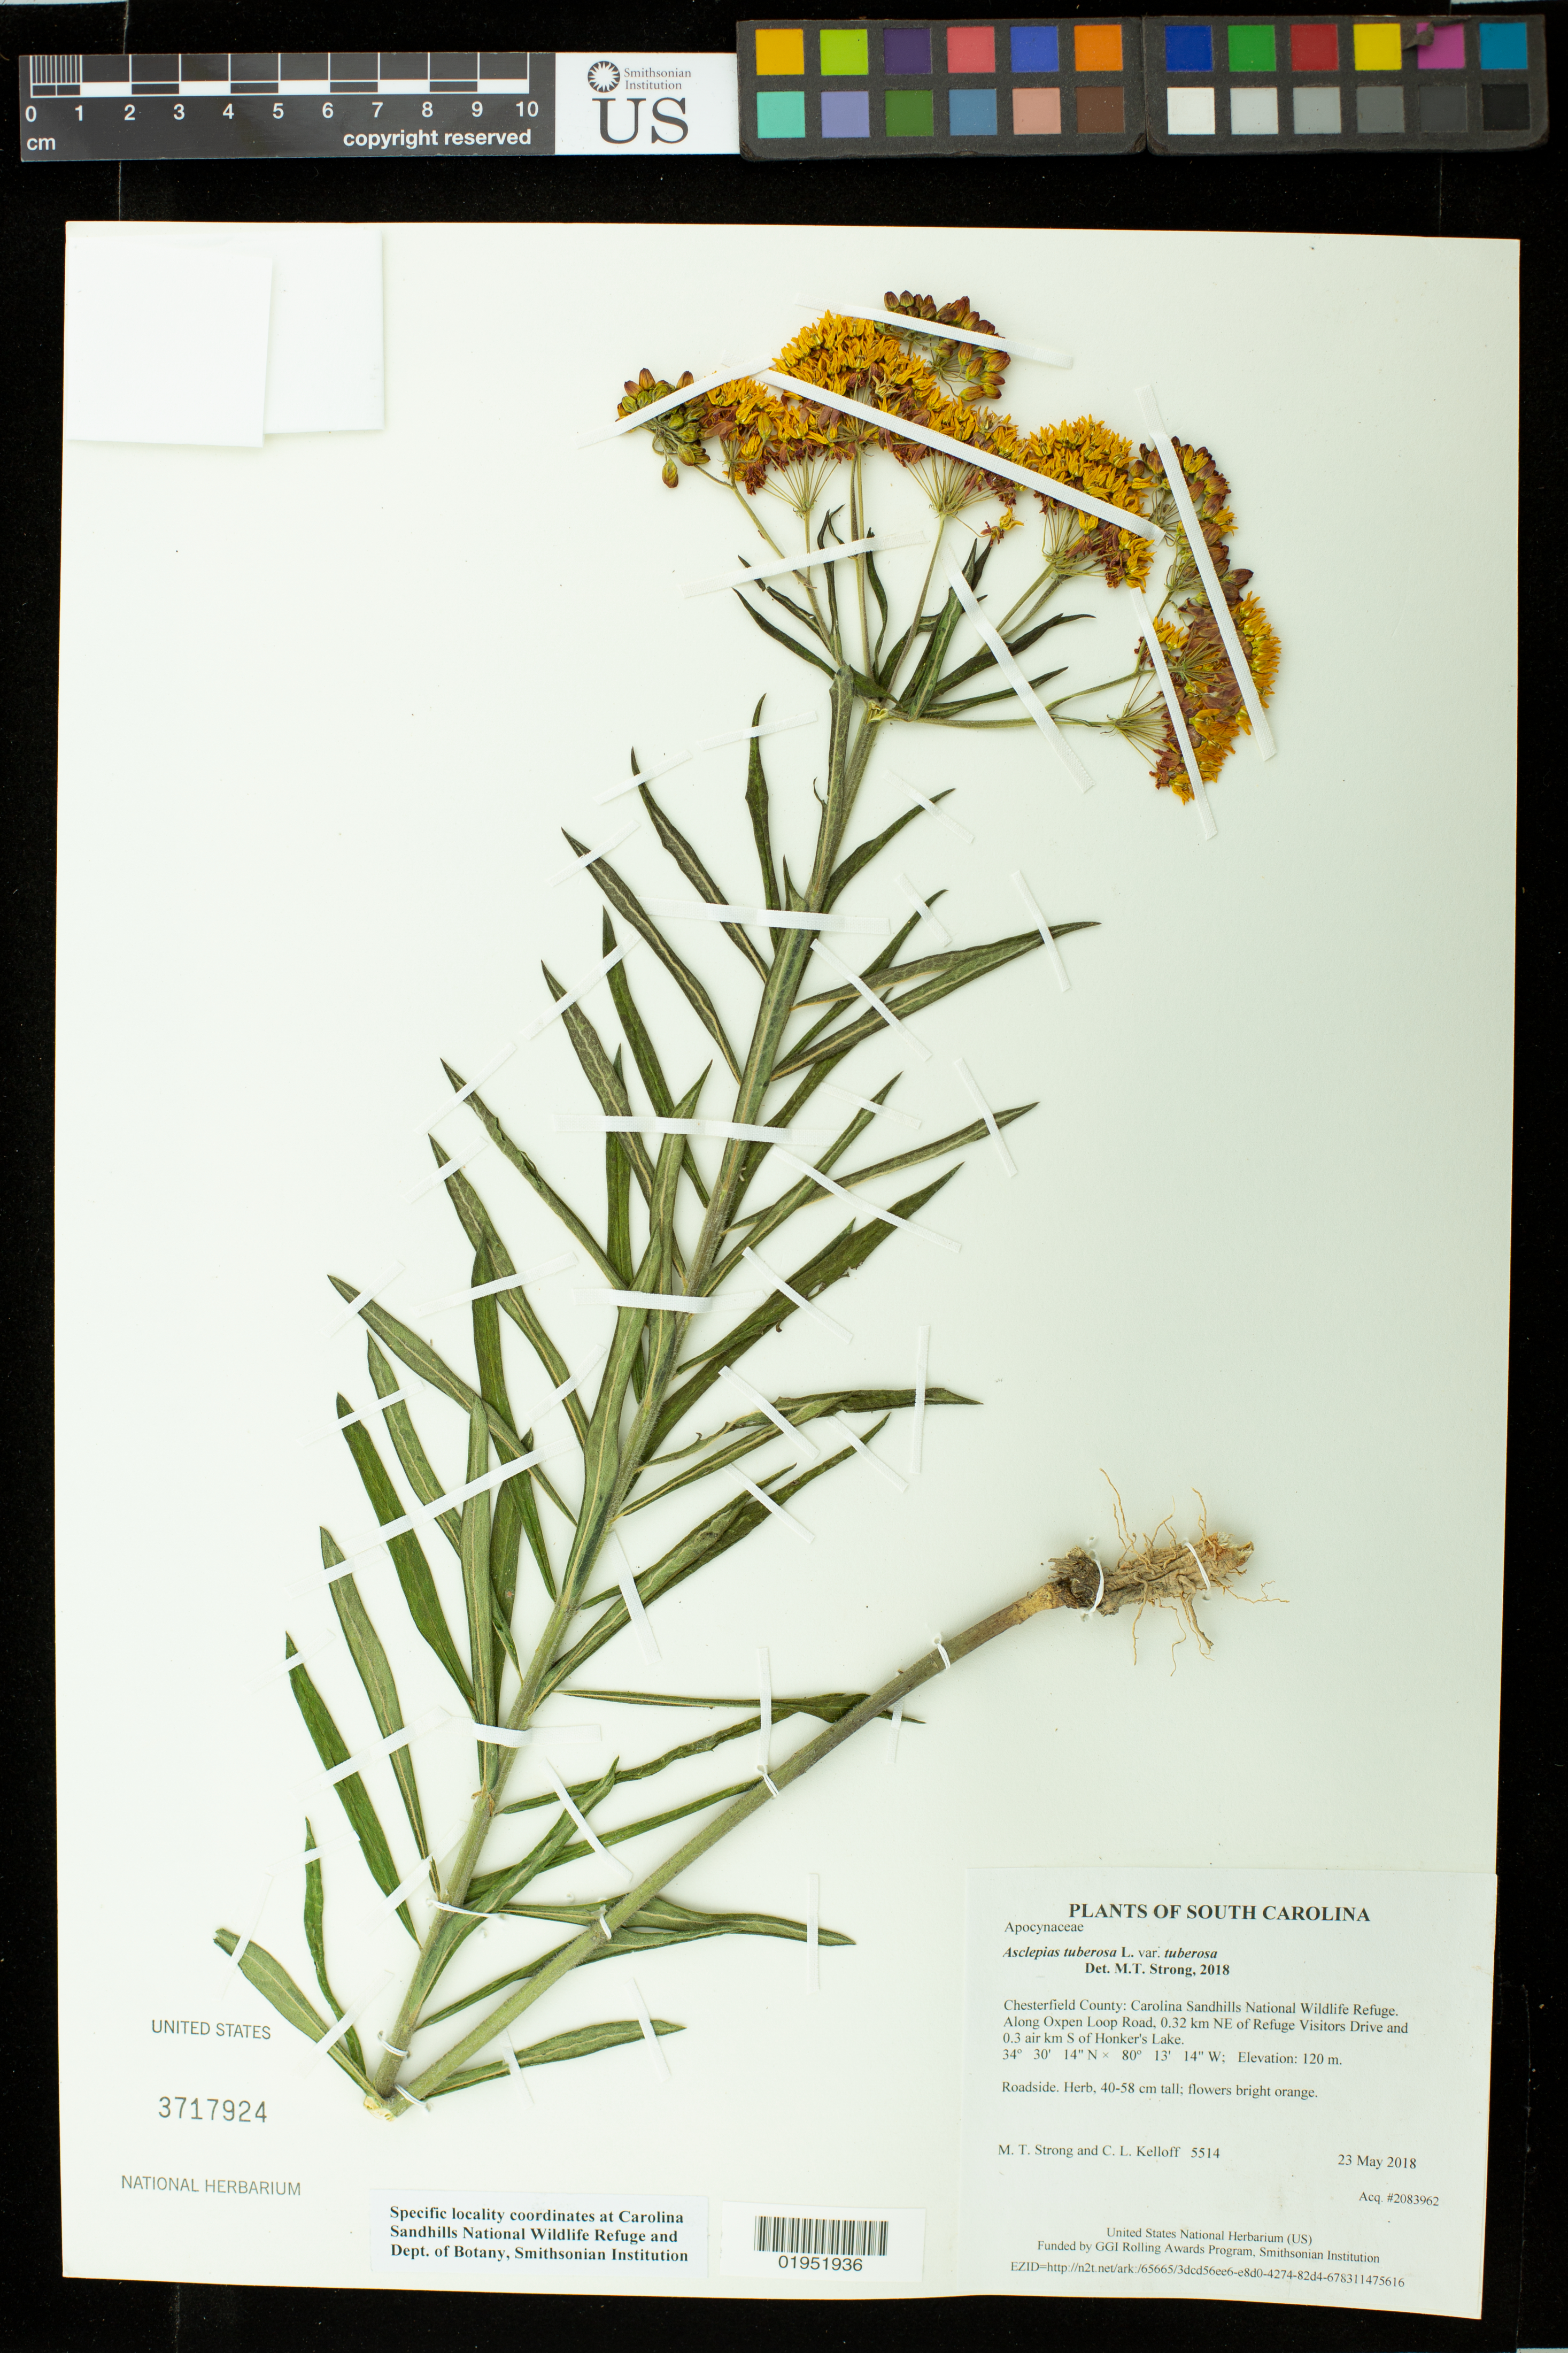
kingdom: Plantae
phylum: Tracheophyta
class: Magnoliopsida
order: Gentianales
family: Apocynaceae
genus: Asclepias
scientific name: Asclepias tuberosa var. tuberosa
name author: L.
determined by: Strong, Mark T., (BOT), Smithsonian Institution - National Museum of Natural History (UNITED STATES)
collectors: M. T. Strong & C. L. Kelloff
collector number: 5514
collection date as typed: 23 May 2018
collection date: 2018-05-23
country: United States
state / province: South Carolina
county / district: Chesterfield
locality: Carolina Sandhills National Wildlife Refuge. Along Oxpen Loop Road, 0.32 km NE of Refuge Visitors Drive and 0.3 air km S of Honker's Lake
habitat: Roadside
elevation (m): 120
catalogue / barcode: US 3717924